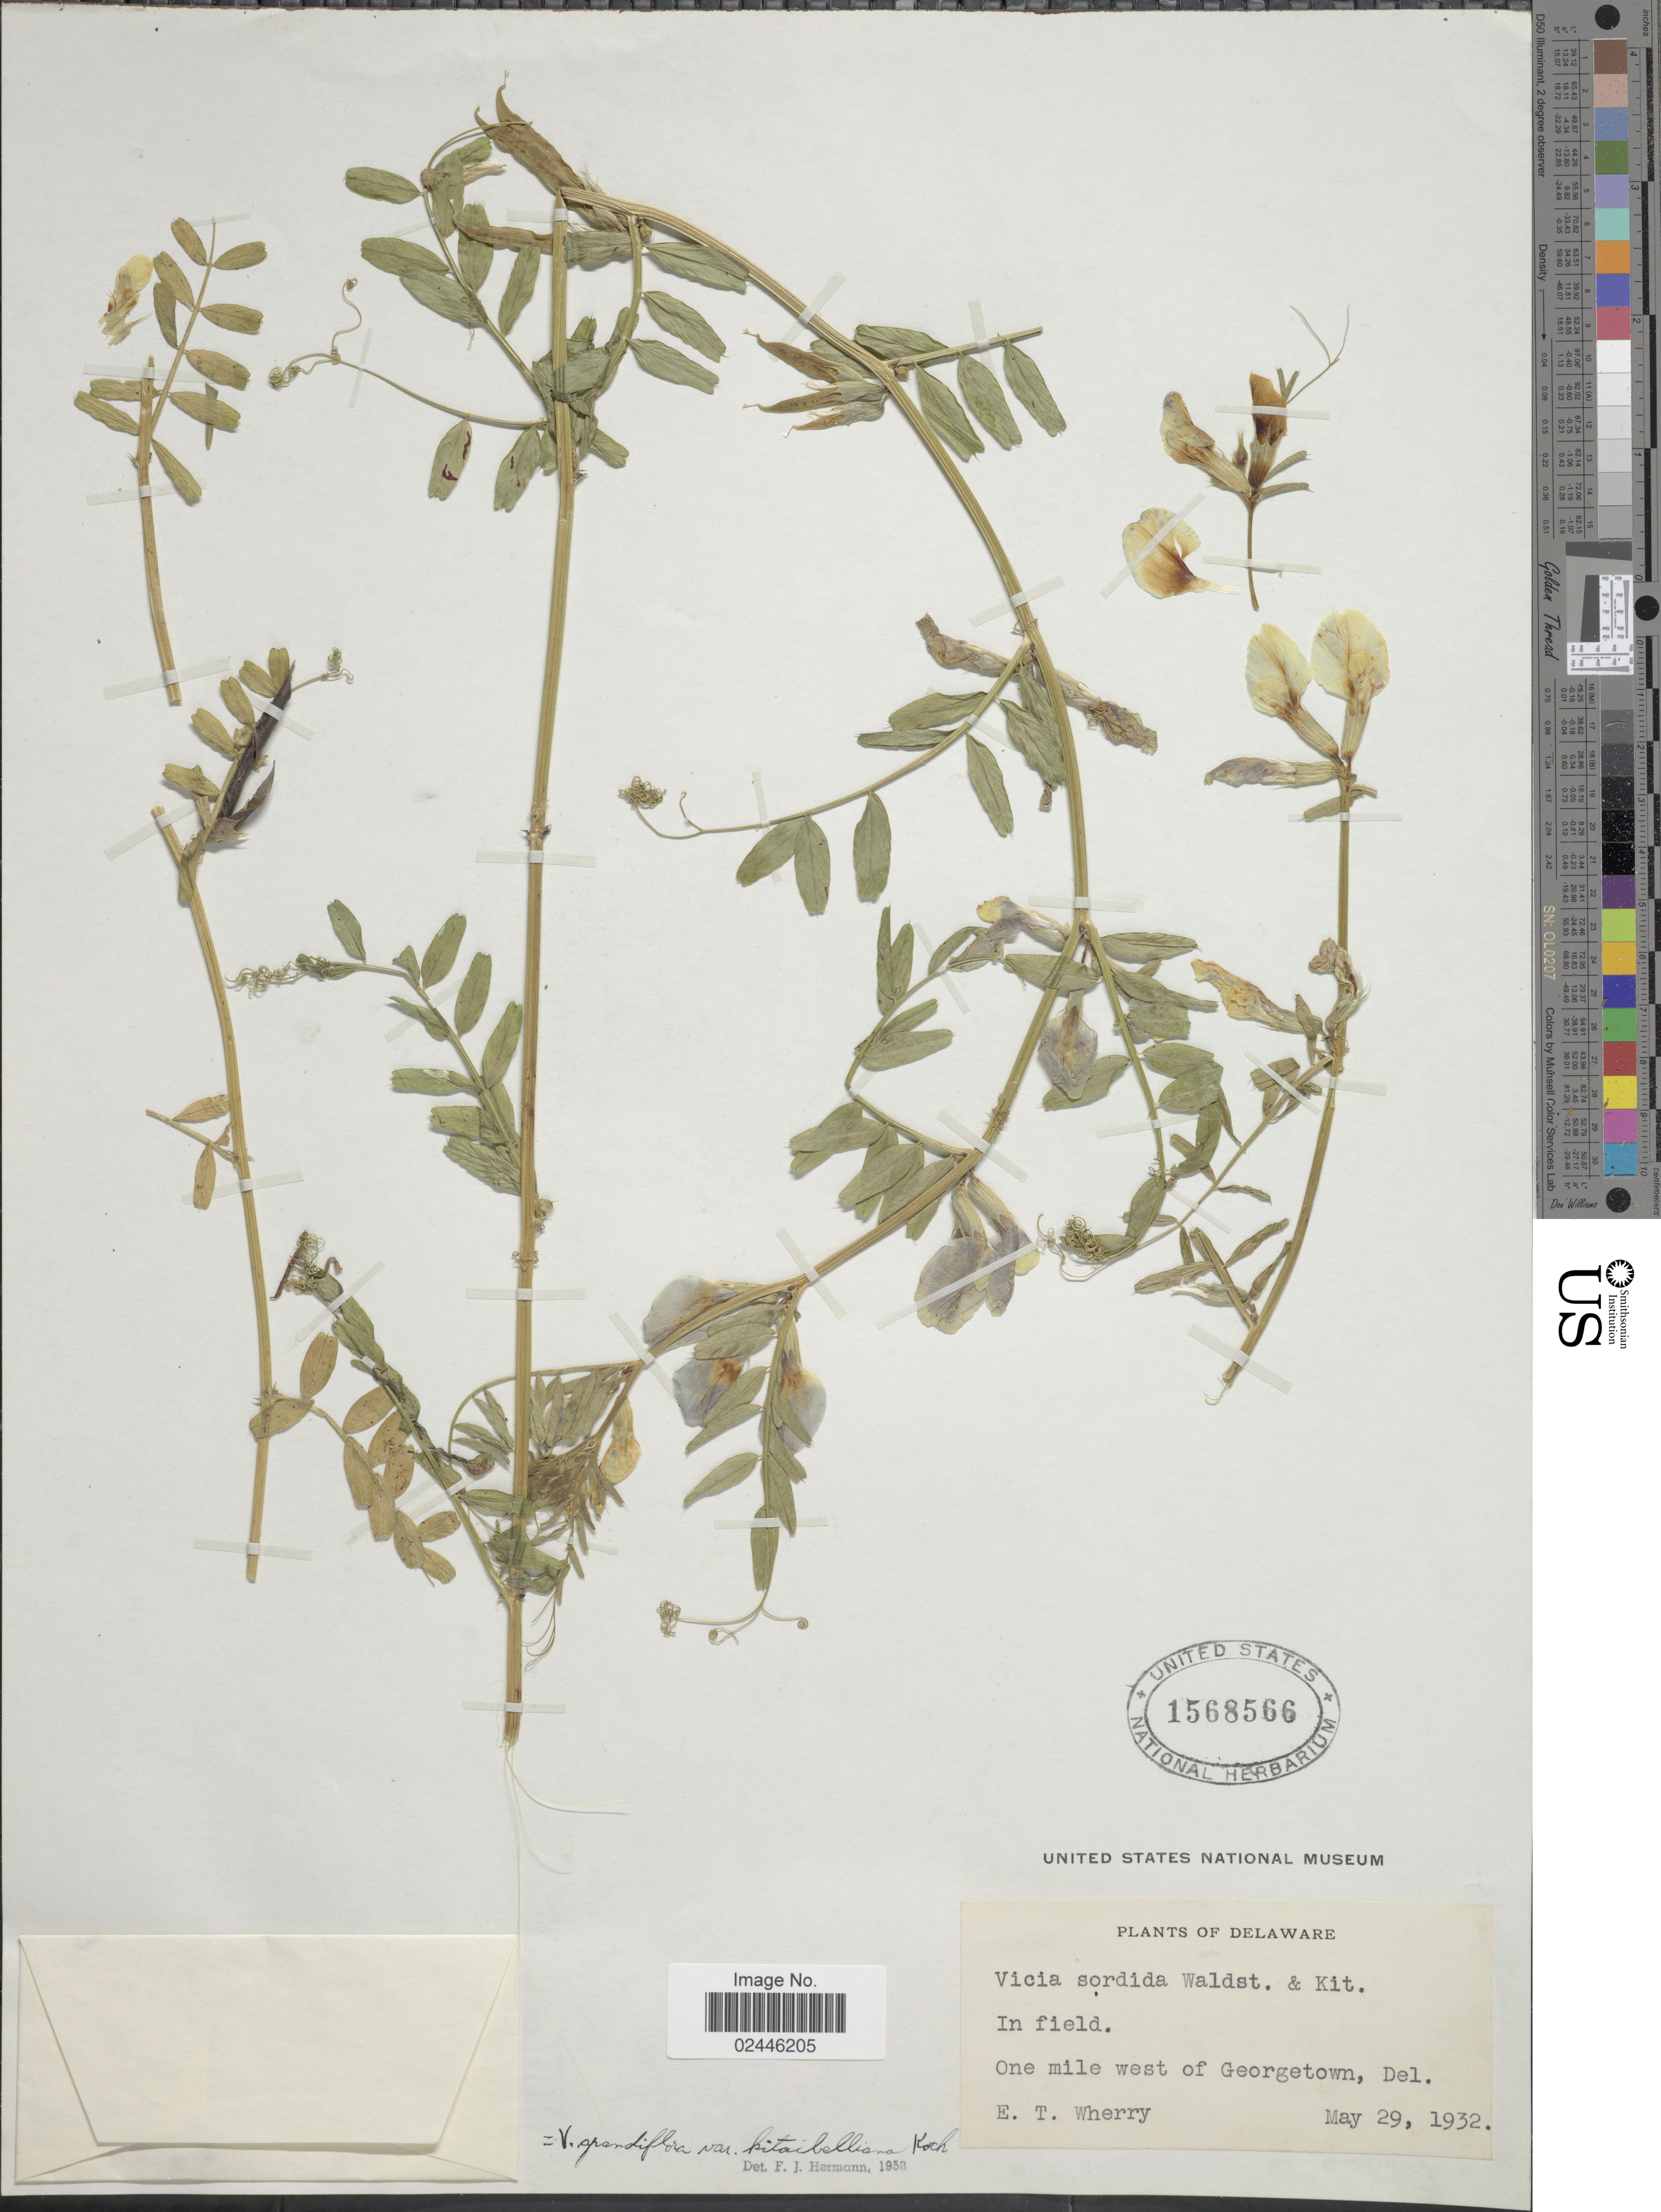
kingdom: Plantae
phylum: Tracheophyta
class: Magnoliopsida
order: Fabales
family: Fabaceae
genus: Vicia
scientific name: Vicia grandiflora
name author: Scop.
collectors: E. T. Wherry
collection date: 1932-05-29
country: United States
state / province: Delaware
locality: One mile west of Georgetown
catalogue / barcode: US 1568566